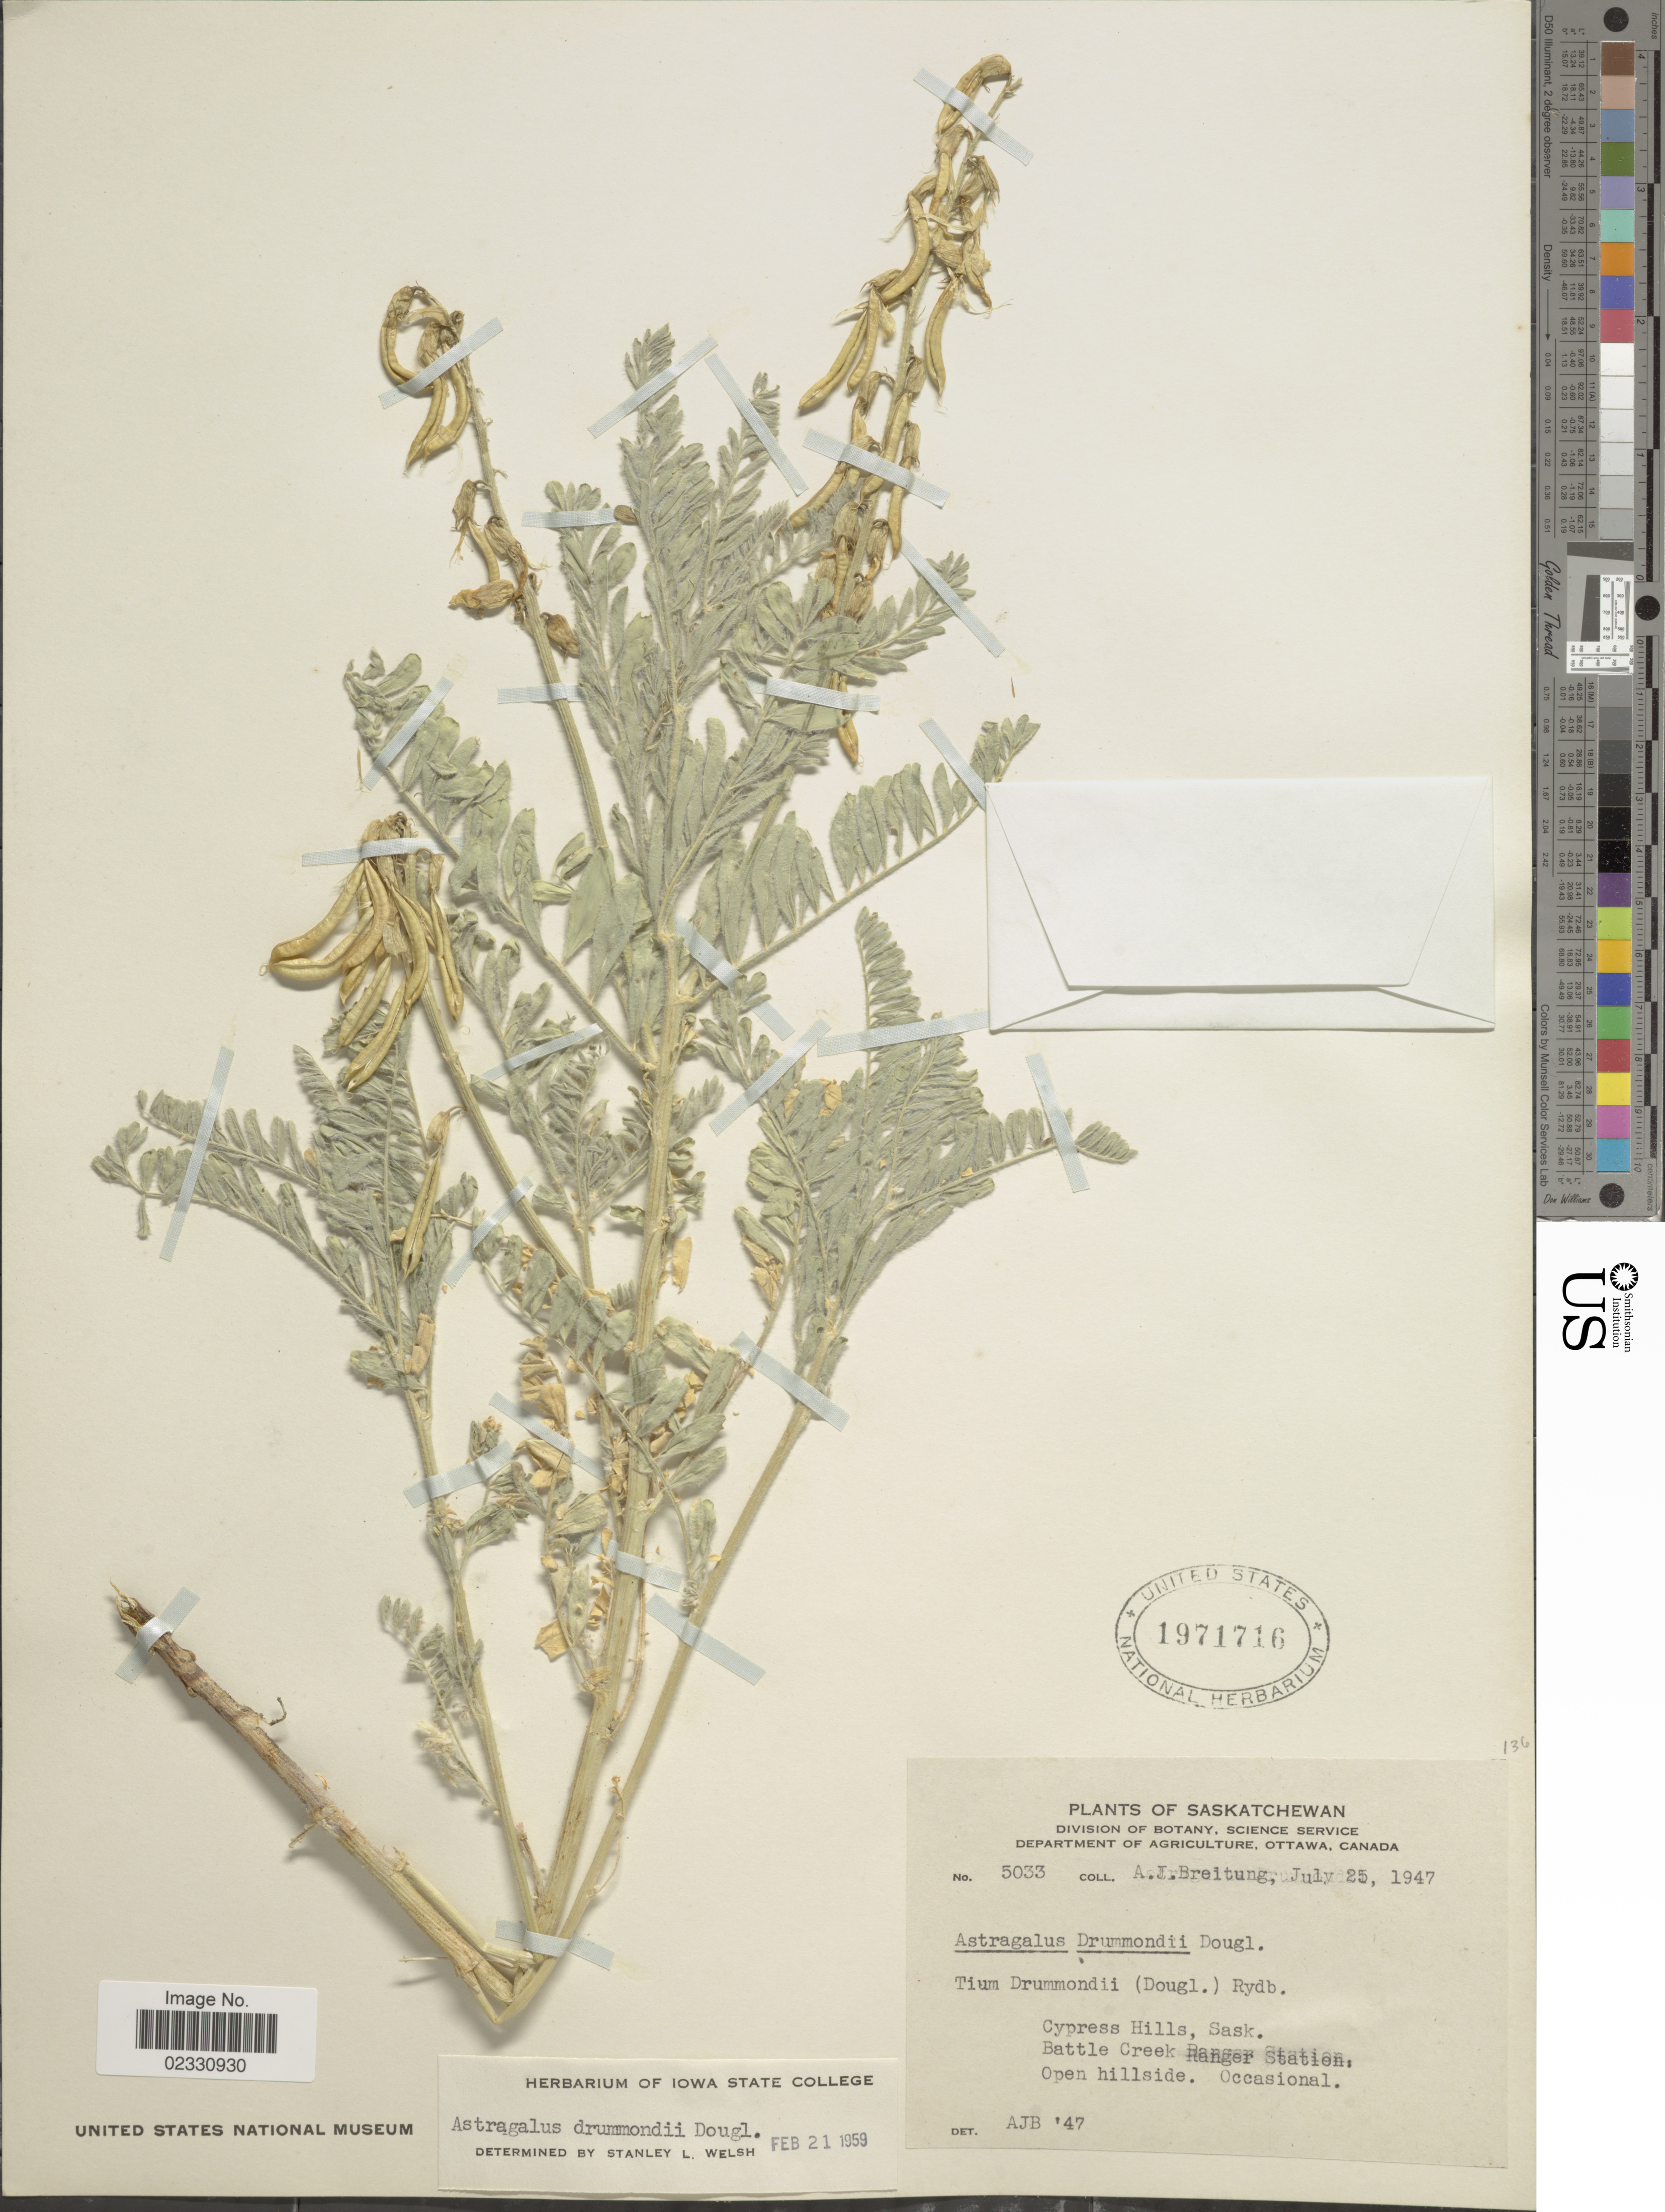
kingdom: Plantae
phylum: Tracheophyta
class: Magnoliopsida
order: Fabales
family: Fabaceae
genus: Astragalus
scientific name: Astragalus drummondii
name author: Hook.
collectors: A. Breitung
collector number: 5033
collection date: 1947-07-25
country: Canada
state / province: Saskatchewan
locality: Cypress Hills, Battle Creek Ranger Station, Open hillside. Occasional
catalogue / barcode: US 1971716